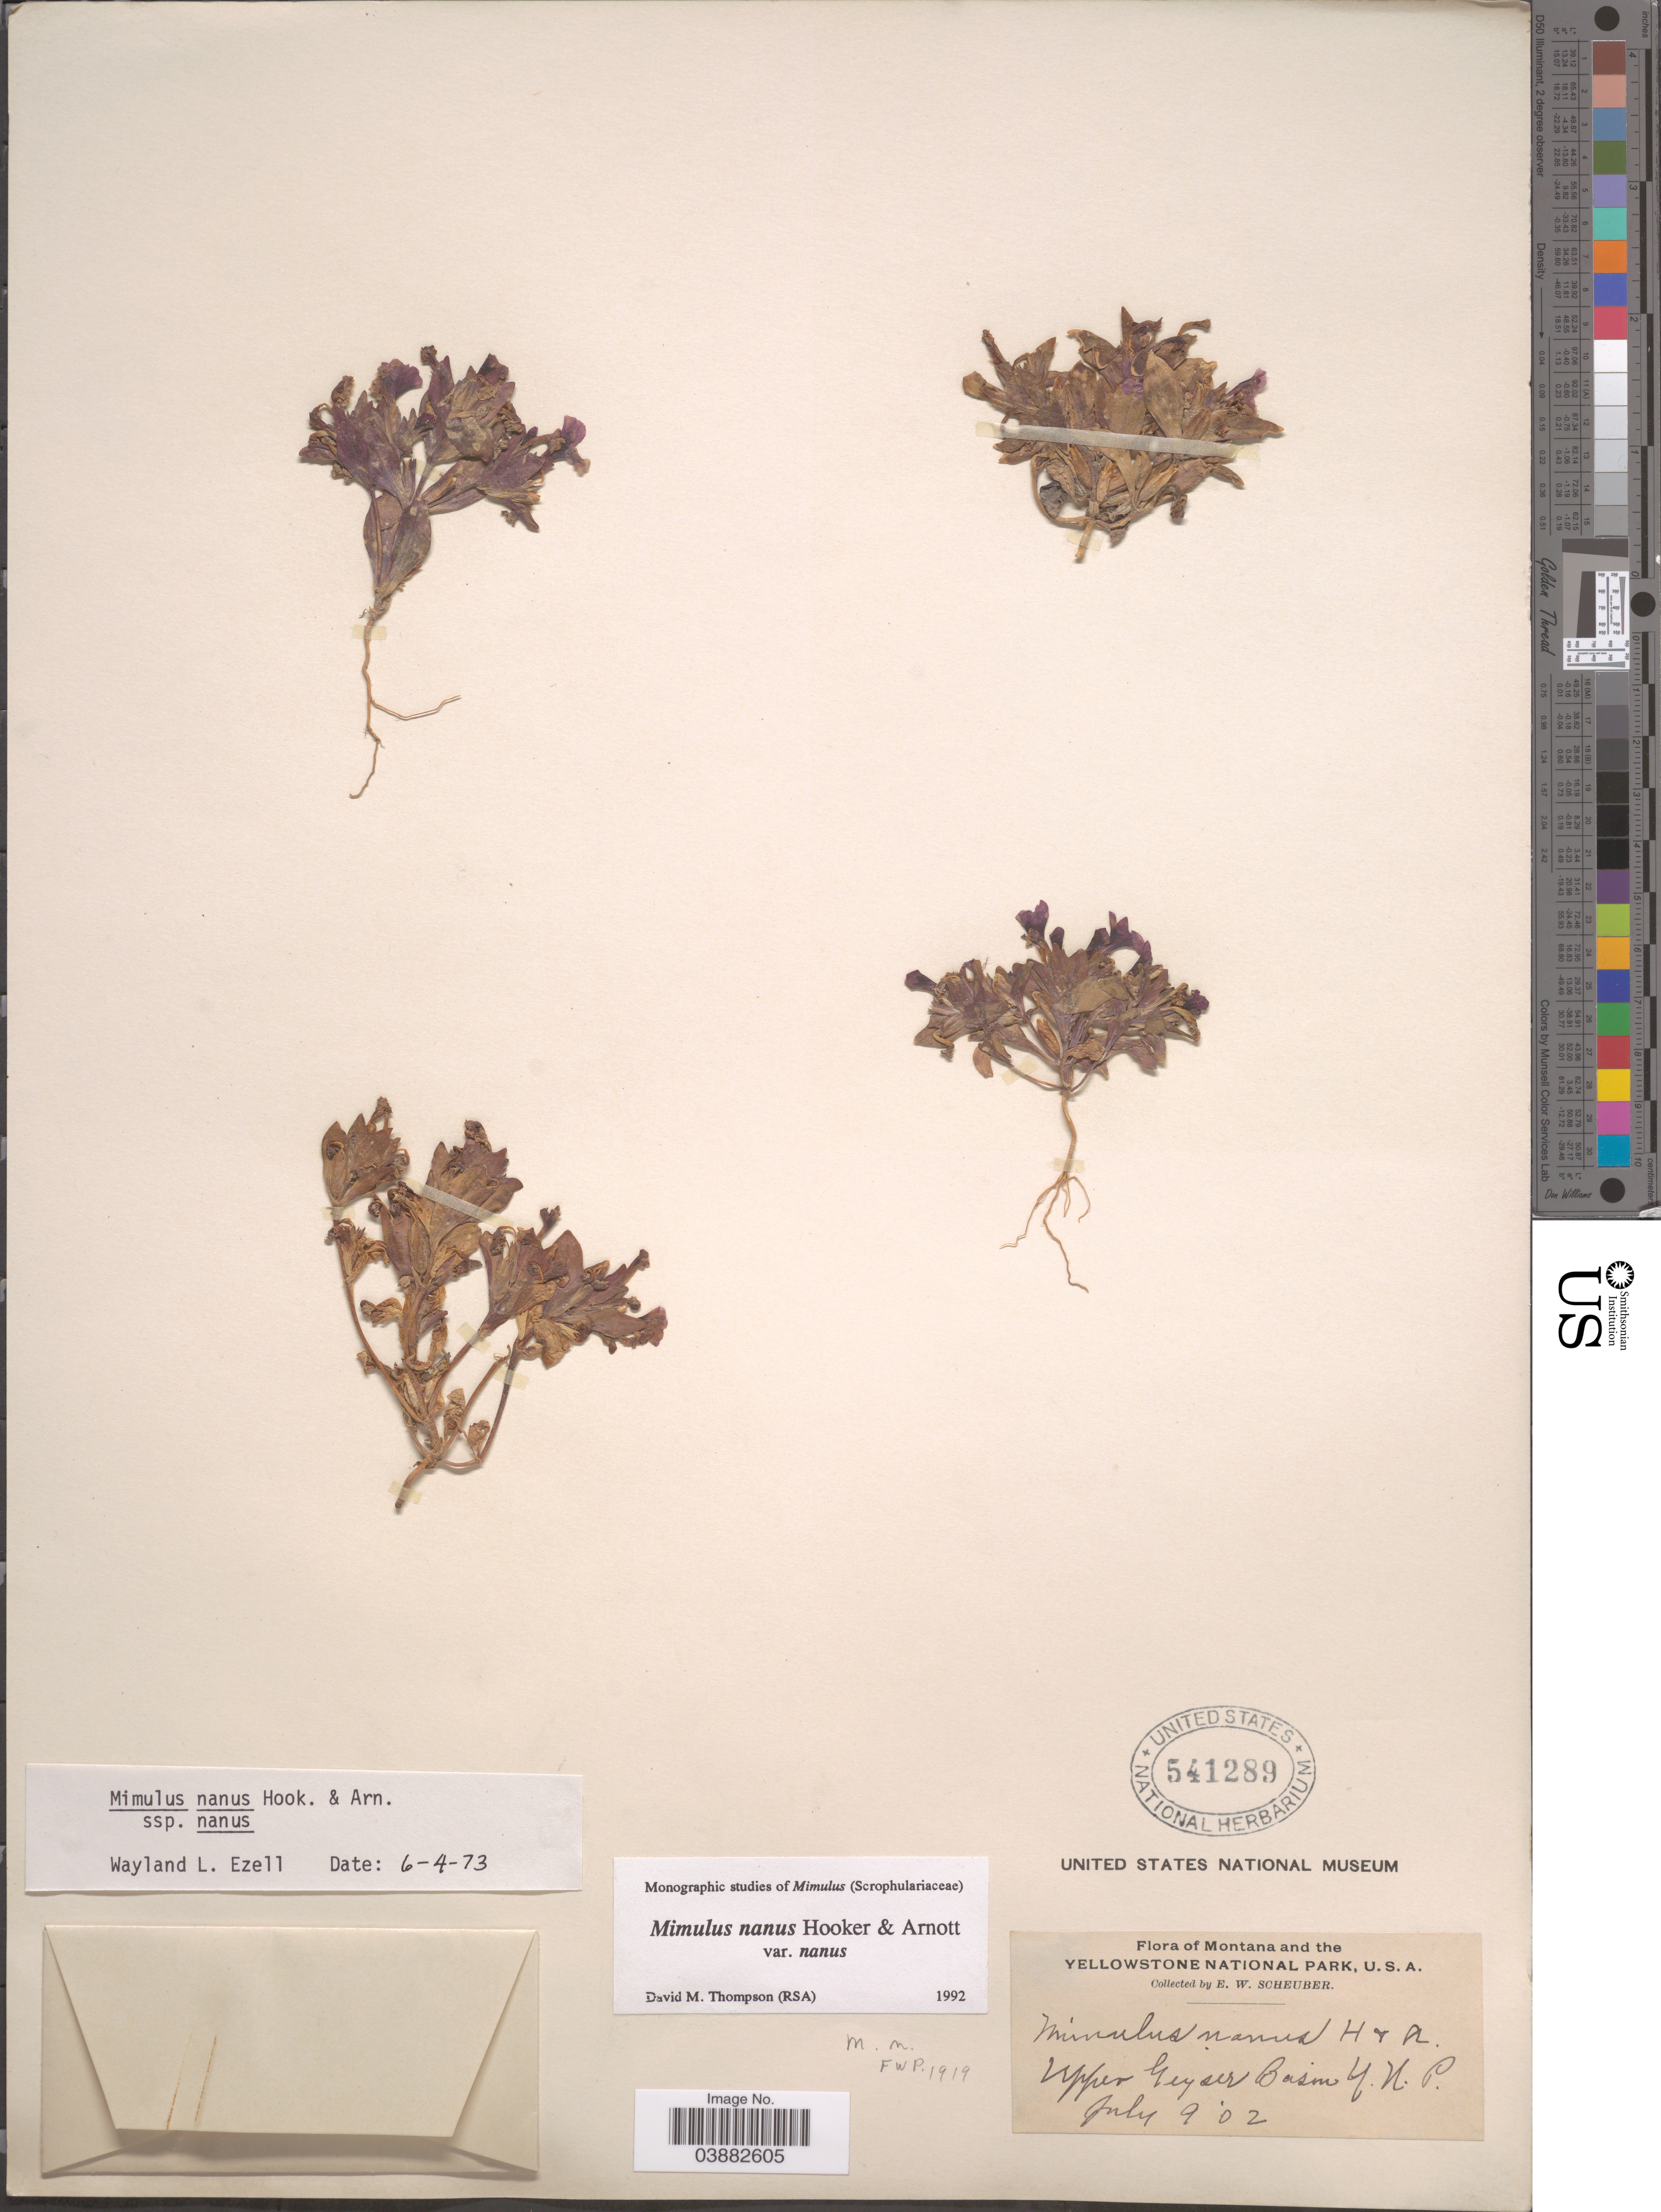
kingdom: Plantae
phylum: Tracheophyta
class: Magnoliopsida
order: Lamiales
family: Phrymaceae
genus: Mimulus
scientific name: Mimulus nanus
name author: Hook. & Arn.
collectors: E. Scheuber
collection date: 1902-07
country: United States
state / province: Montana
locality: Yellowstone National Park. Upper Geyser Basin.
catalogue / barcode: US 541289